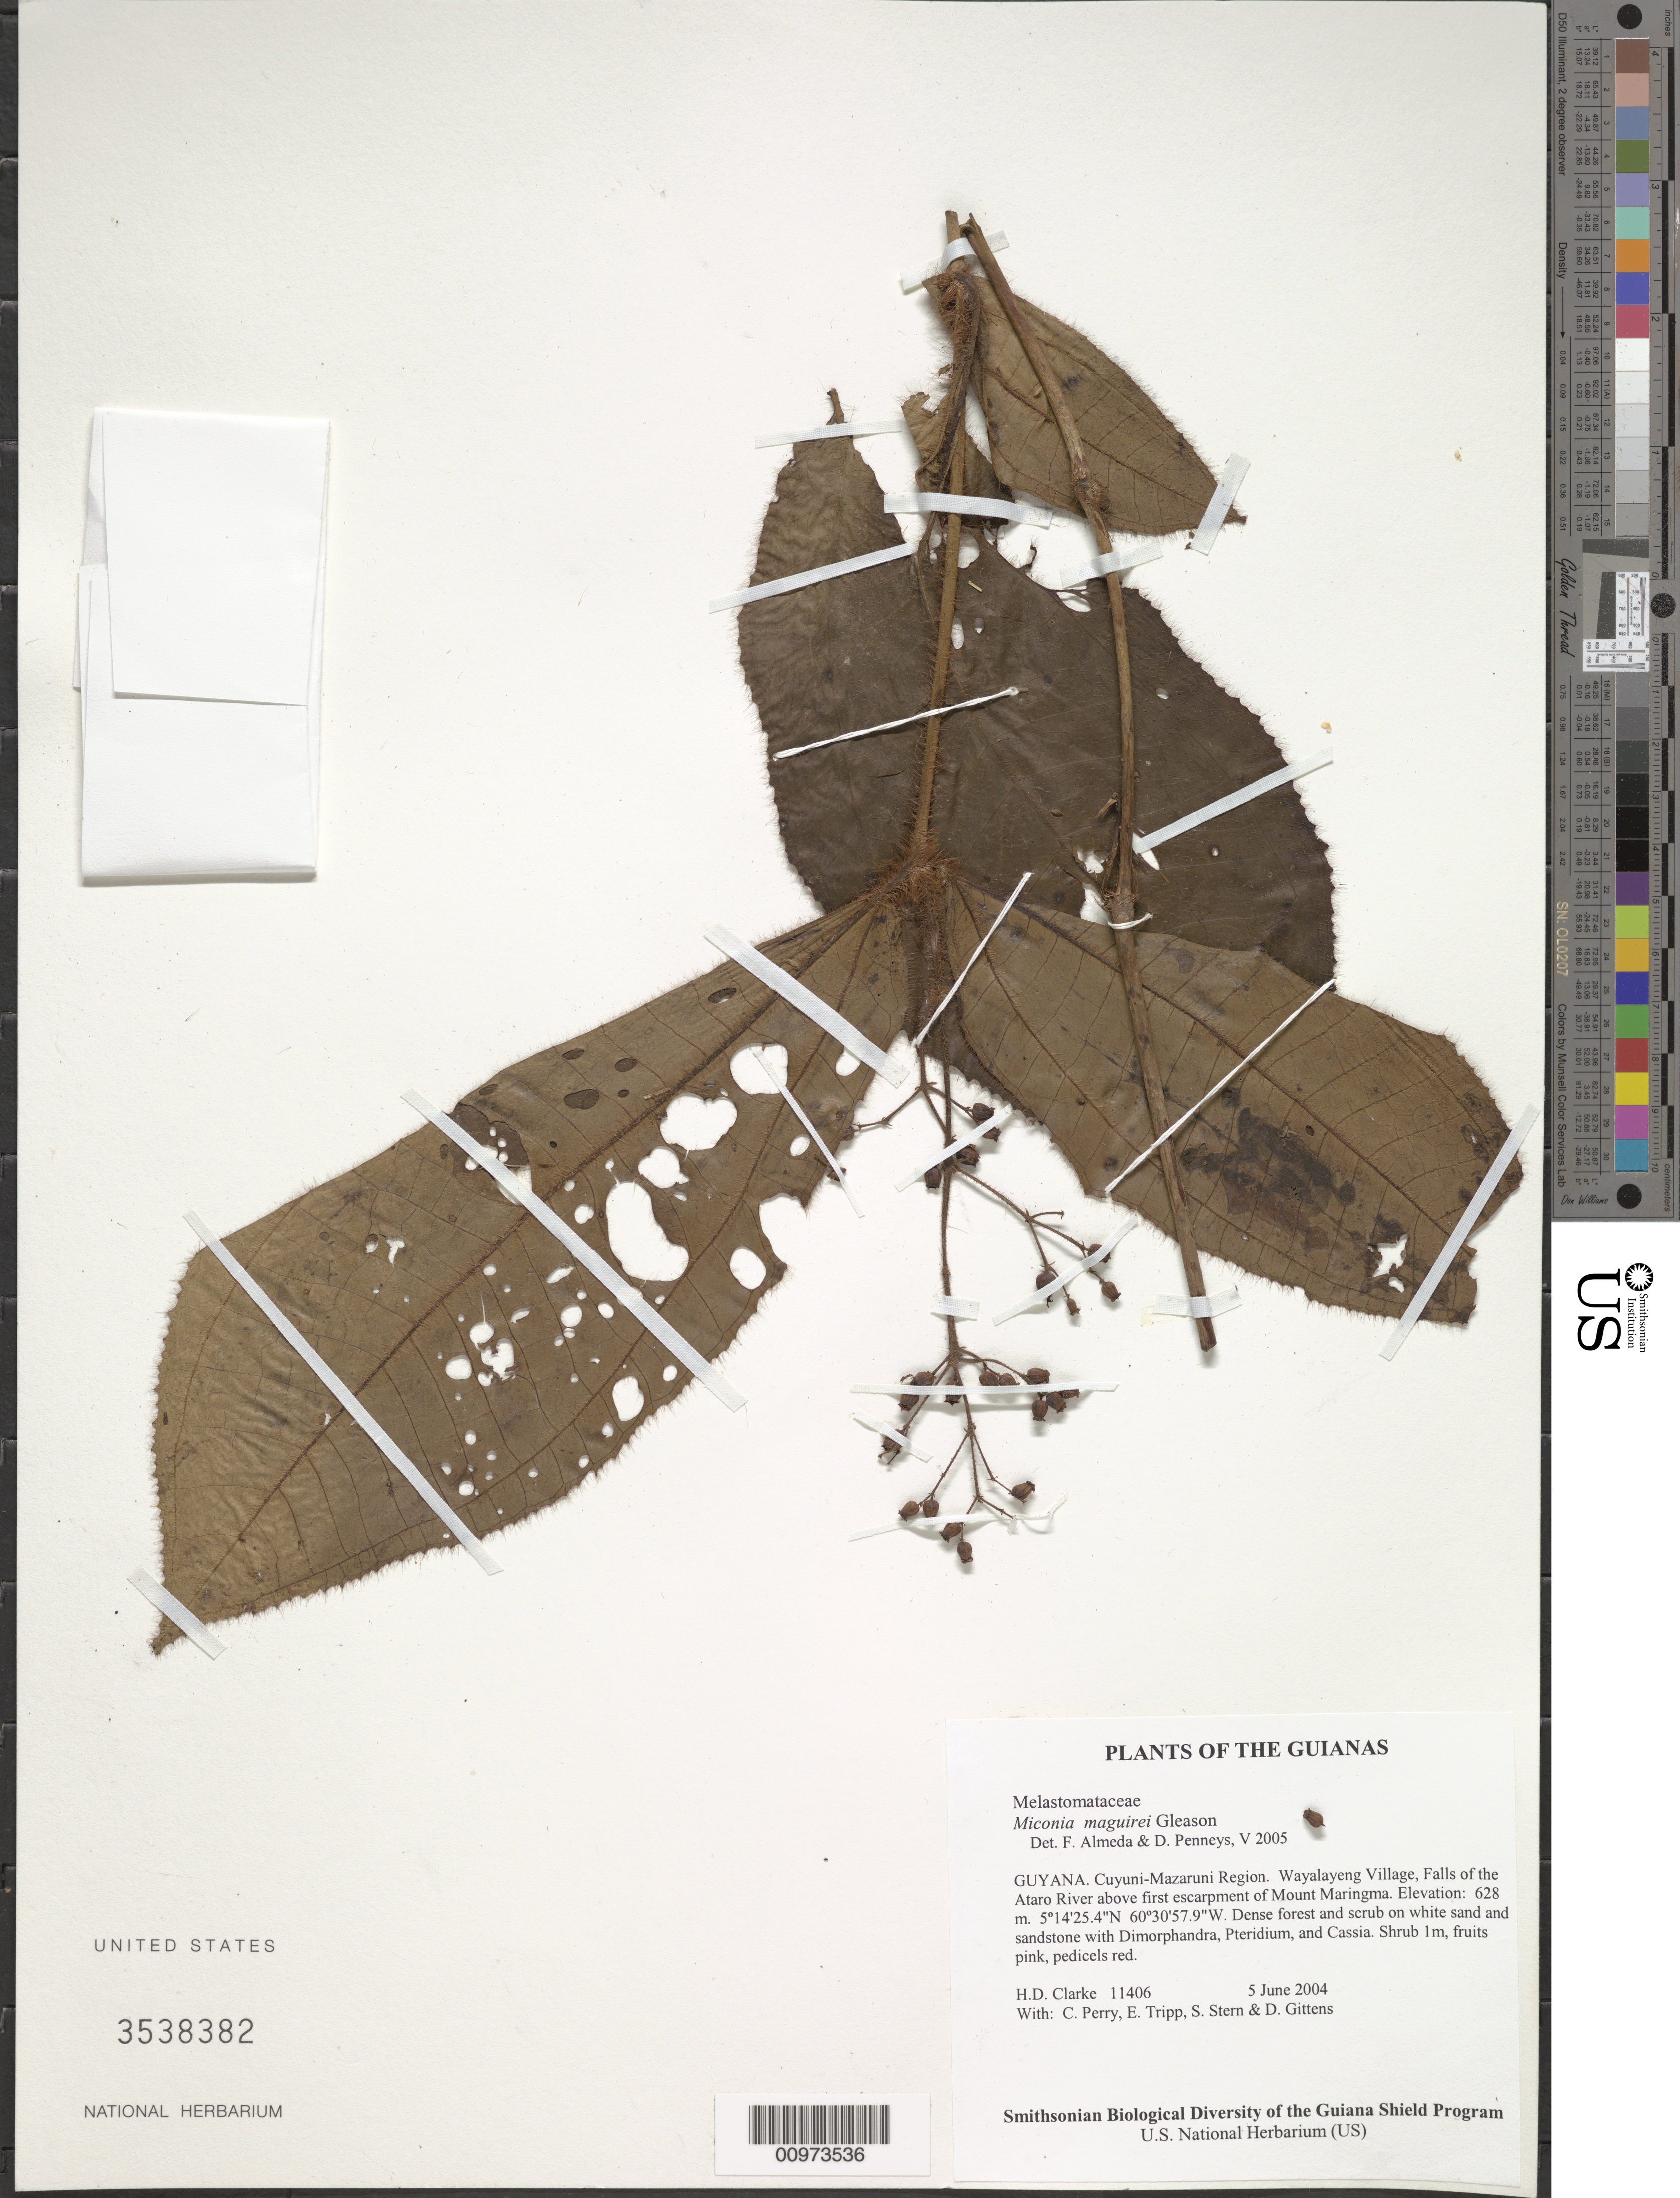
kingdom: Plantae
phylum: Tracheophyta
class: Magnoliopsida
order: Myrtales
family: Melastomataceae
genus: Miconia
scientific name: Miconia maguirei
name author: Gleason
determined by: Almeda, F.; Penneys, D. S.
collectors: H. D. Clarke, C. Perry, E. Tripp, S. R. Stern & D. Gittens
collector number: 11406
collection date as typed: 5 June 2004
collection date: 2004-06-05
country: Guyana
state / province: Cuyuni-Mazaruni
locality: Wayalayeng Village, Falls of the Ataro River above first escarpment of Mount Maringma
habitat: Dense forest and scrub on white sand and sandstone with Dimorphandra, Pteridium, and Cassia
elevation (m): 628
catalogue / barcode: US 3538382